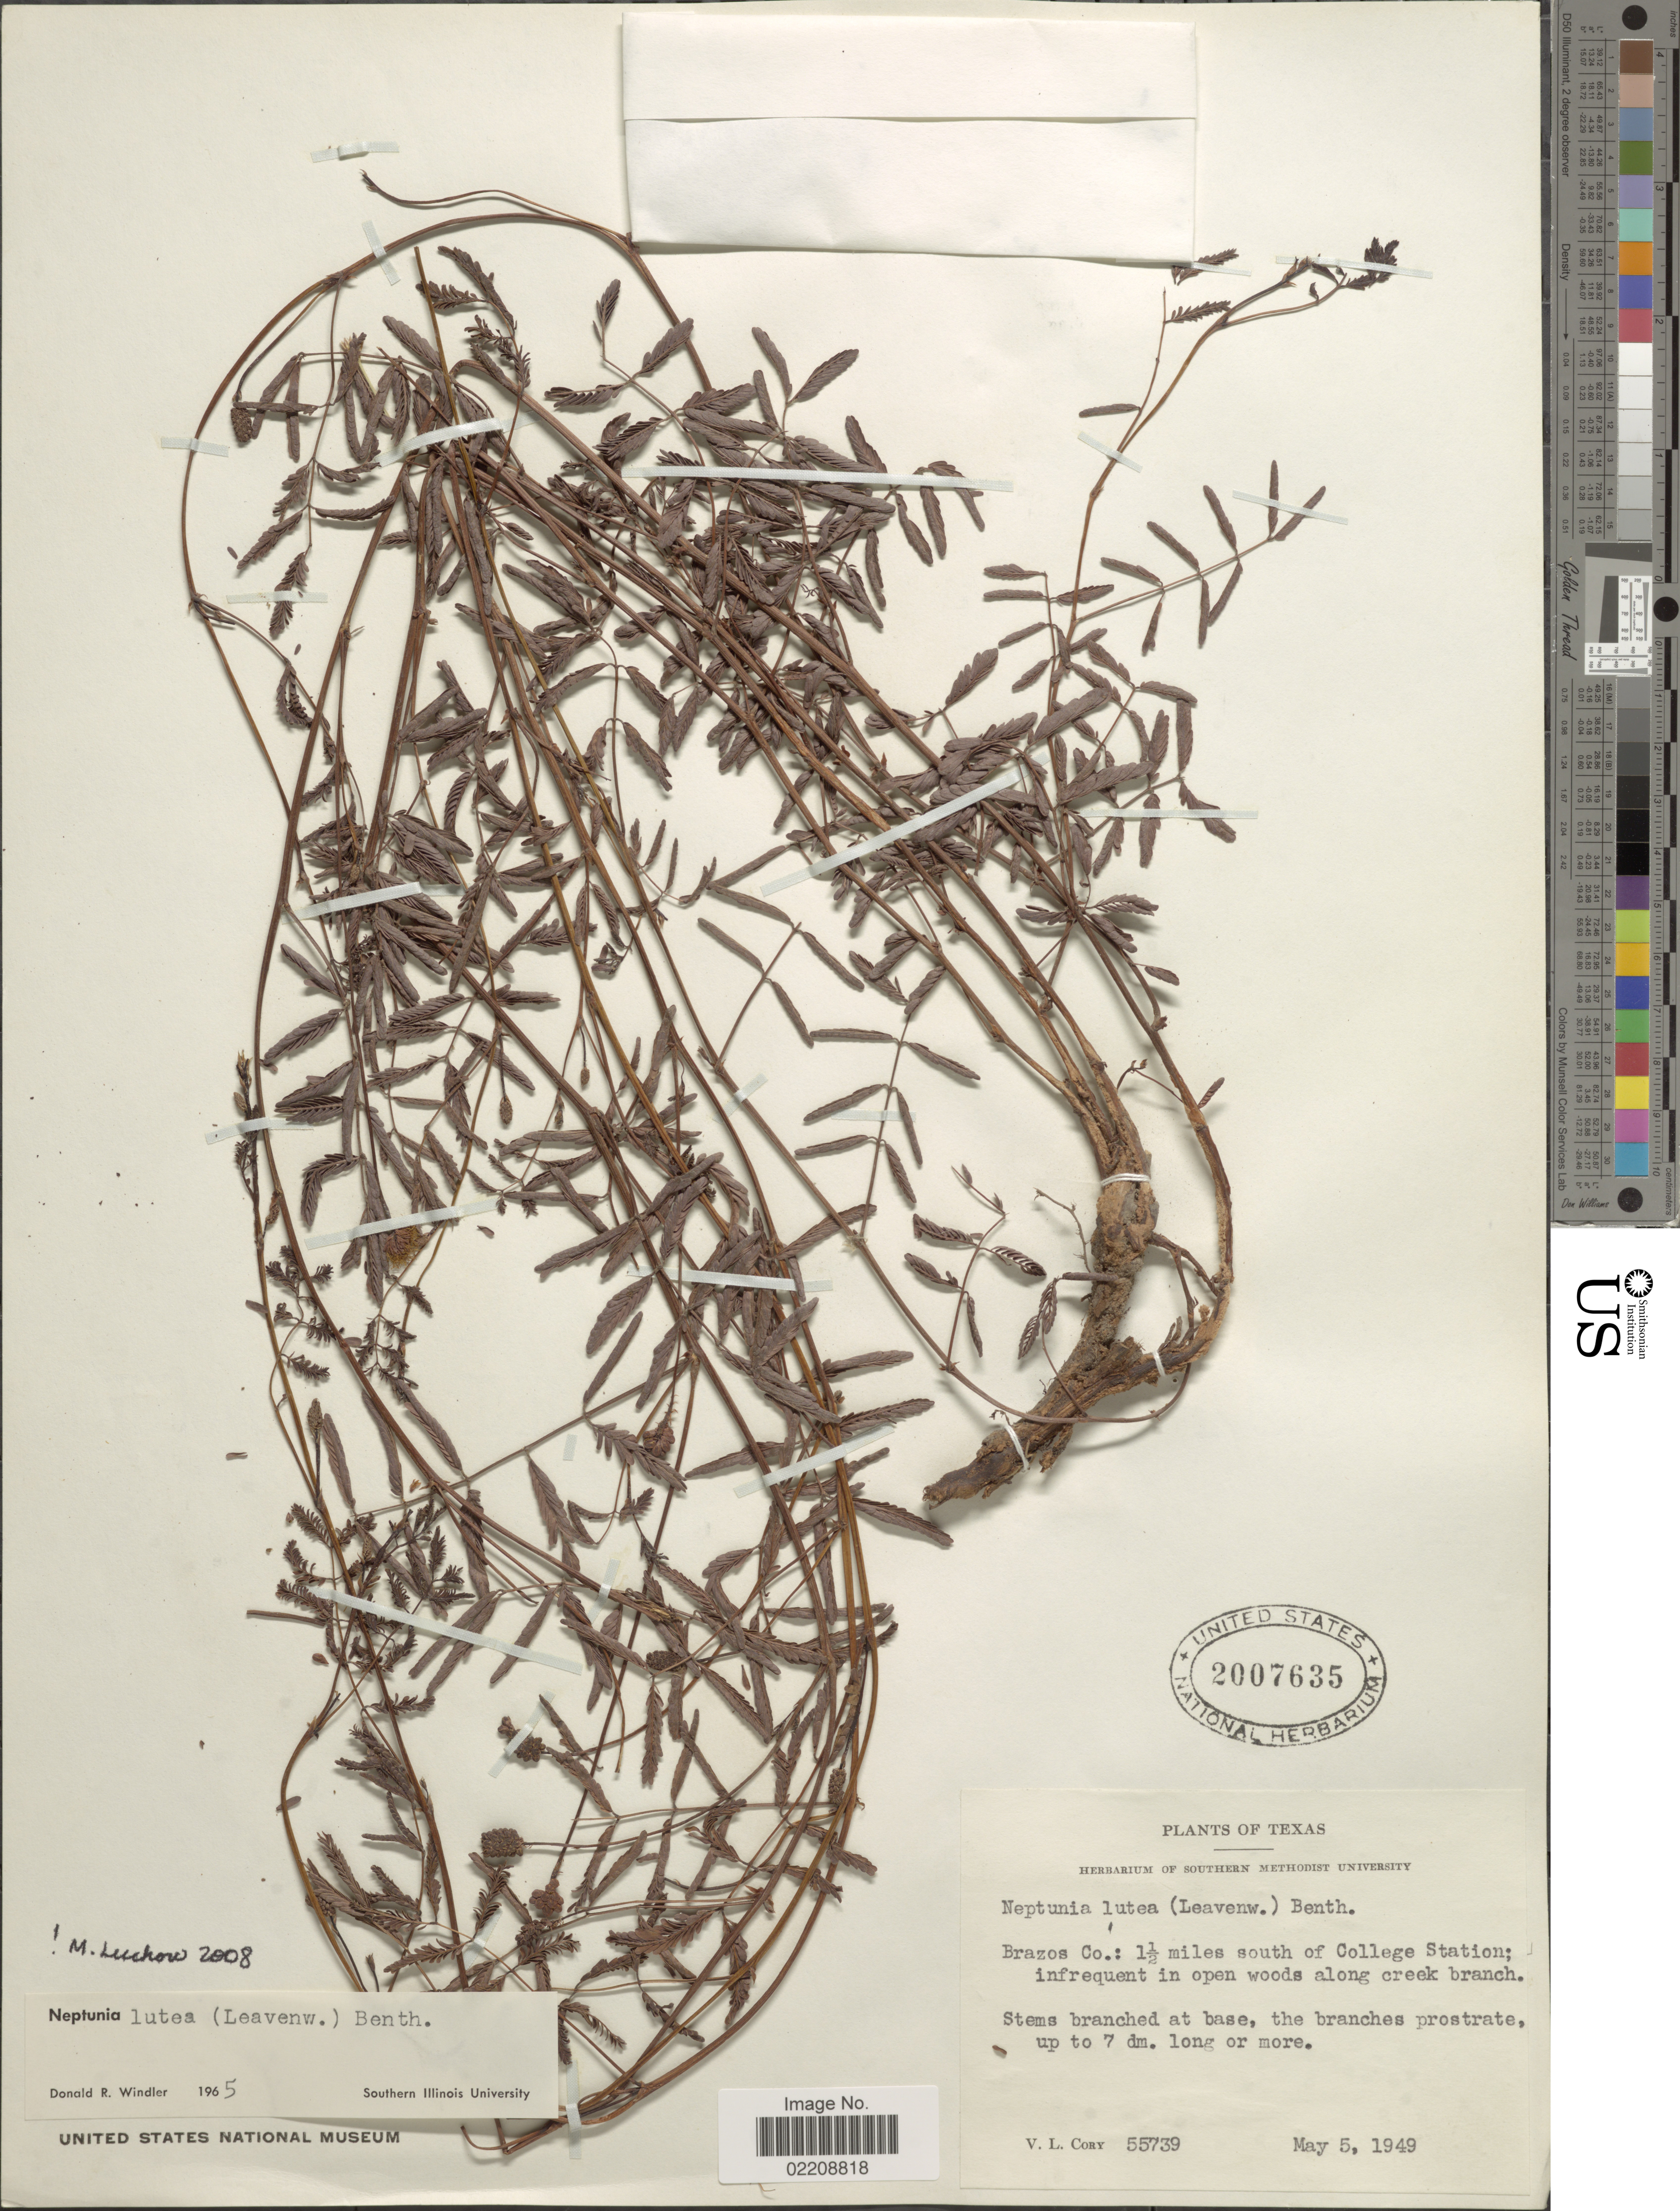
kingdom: Plantae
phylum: Tracheophyta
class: Magnoliopsida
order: Fabales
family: Fabaceae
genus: Neptunia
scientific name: Neptunia lutea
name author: (Leavenw.) Benth.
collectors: V. Cory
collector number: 55739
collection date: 1949-05-05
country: United States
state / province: Texas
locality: Brazos Co., 1½ miles south of College Station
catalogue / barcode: US 2007635